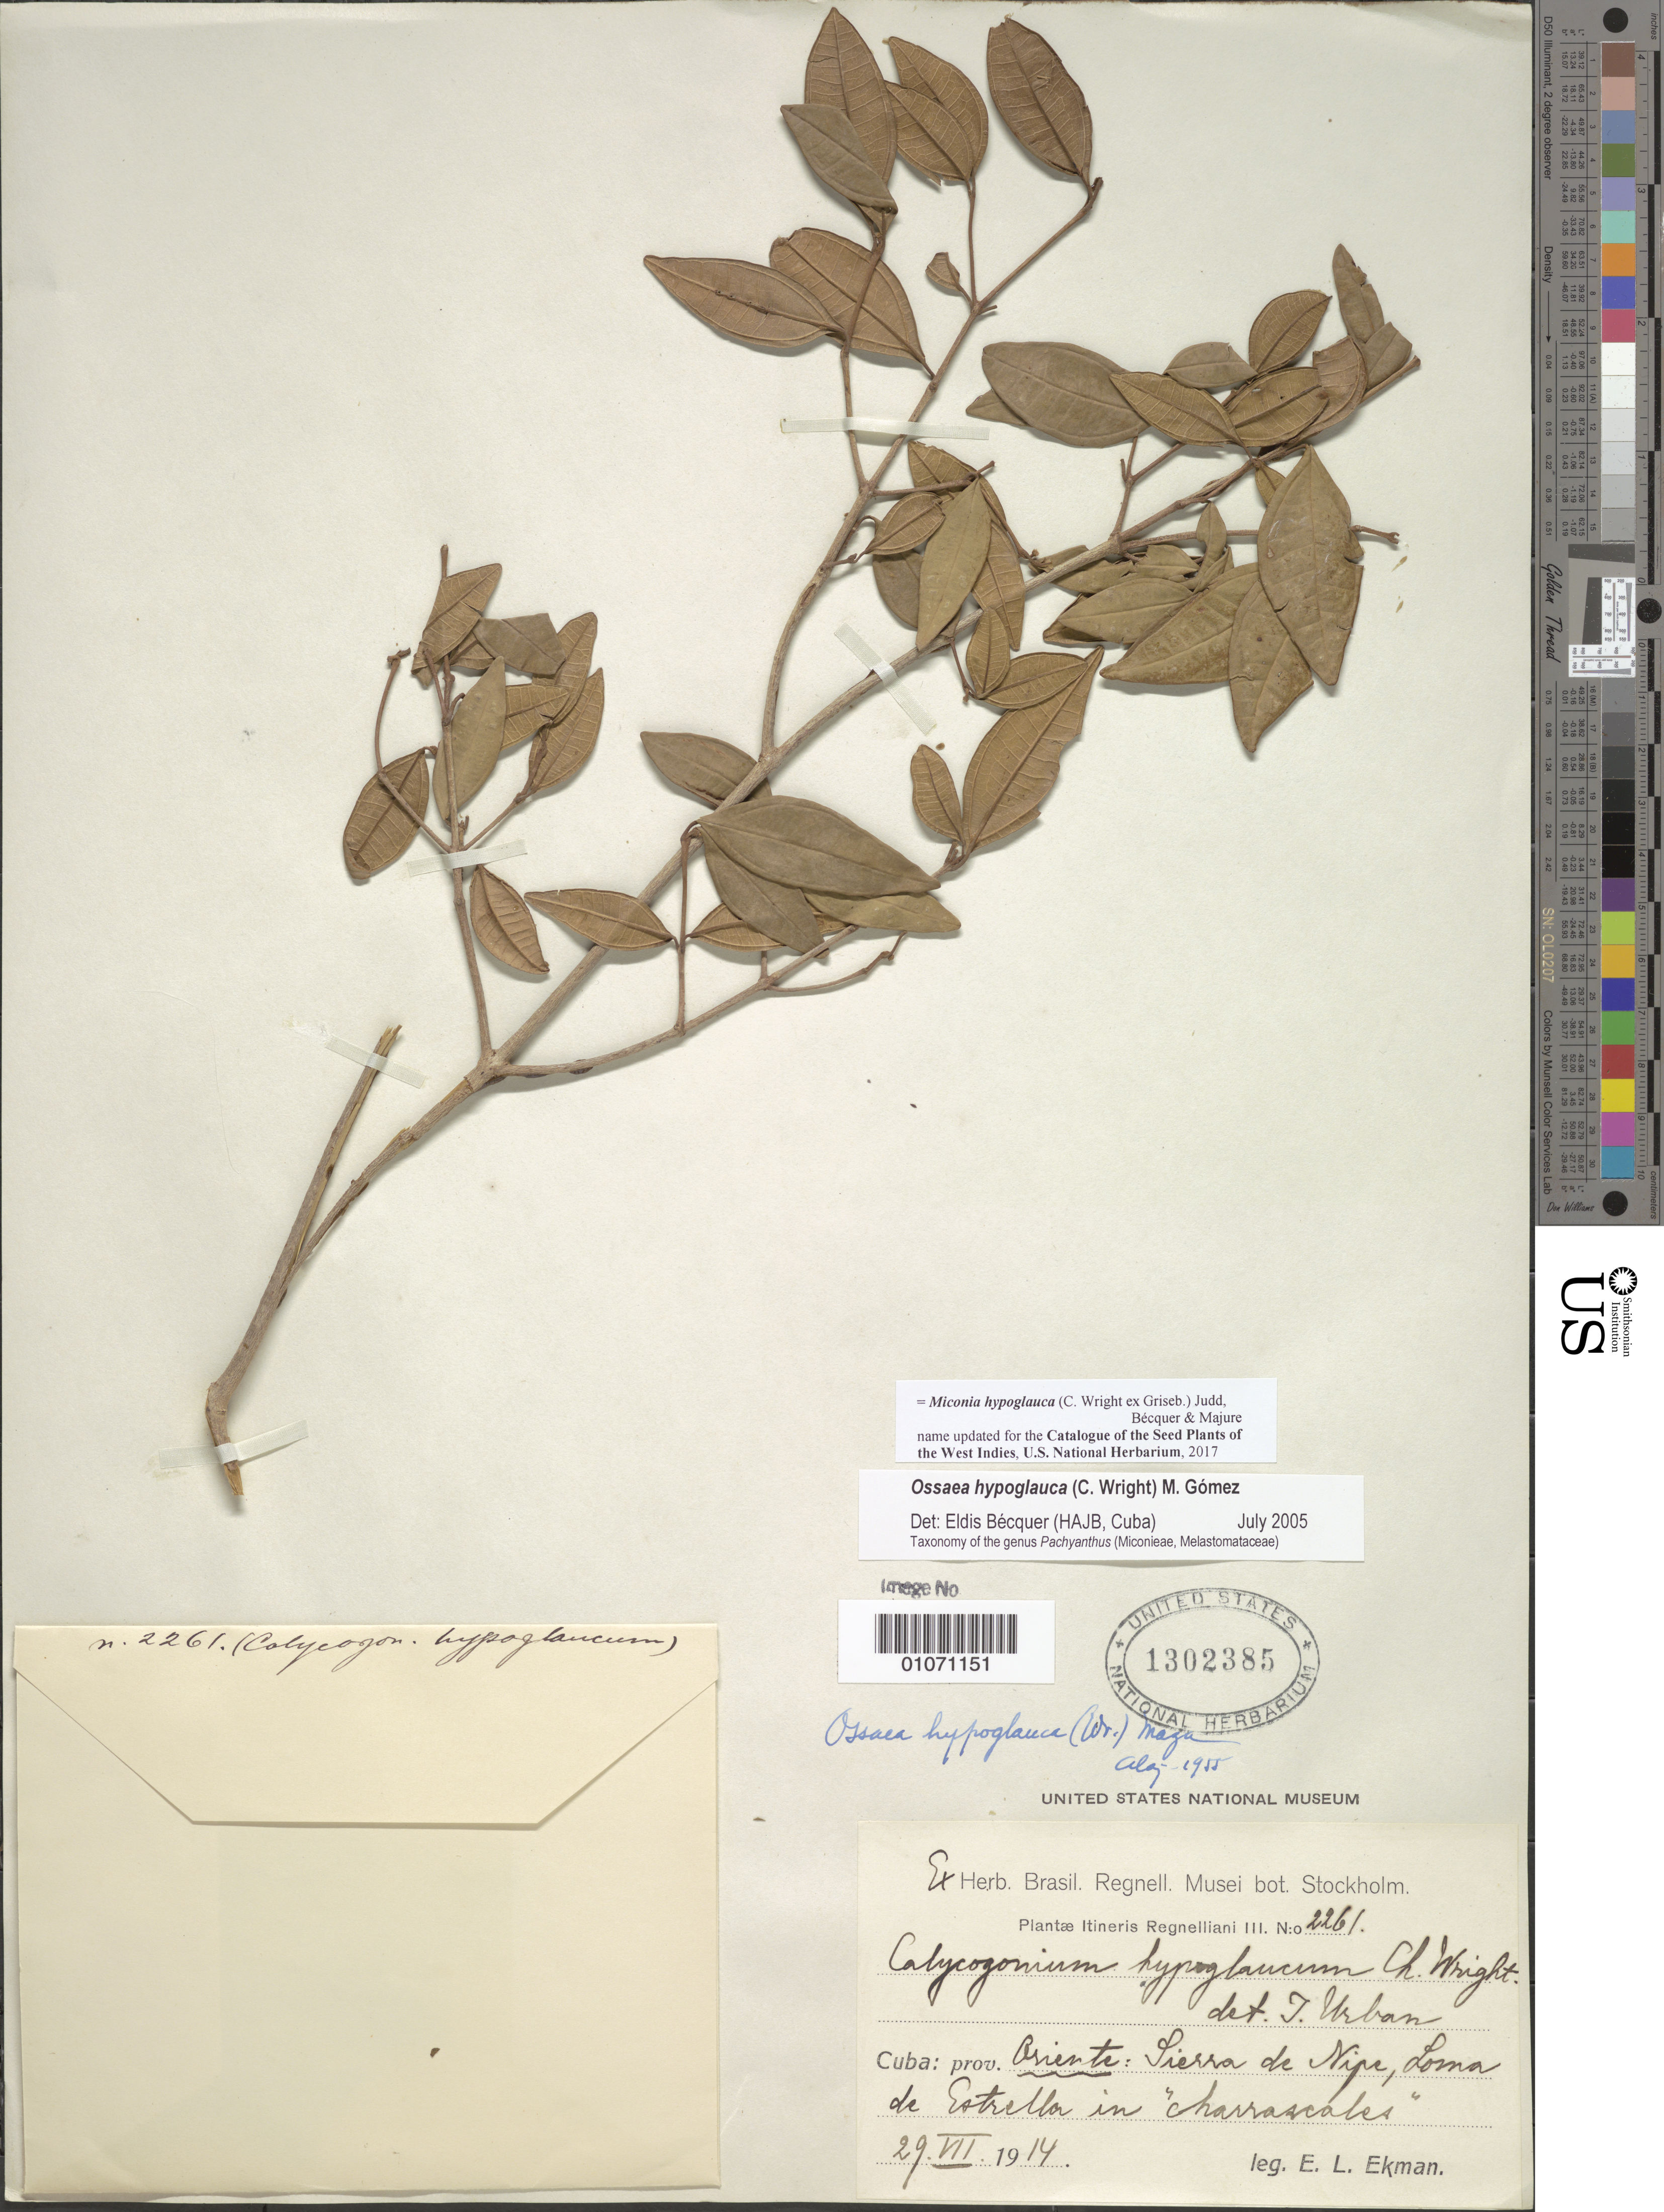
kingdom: Plantae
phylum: Tracheophyta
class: Magnoliopsida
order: Myrtales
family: Melastomataceae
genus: Miconia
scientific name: Miconia hypoglauca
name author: (C. Wright ex Griseb.) Judd et al.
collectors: E. L. Ekman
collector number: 2261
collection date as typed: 29 Jul 1914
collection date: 1914-07-29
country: Cuba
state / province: Holguín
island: Cuba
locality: Sierra de Nipe, Loma de Estrella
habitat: In "charrascales"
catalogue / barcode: US 1302385